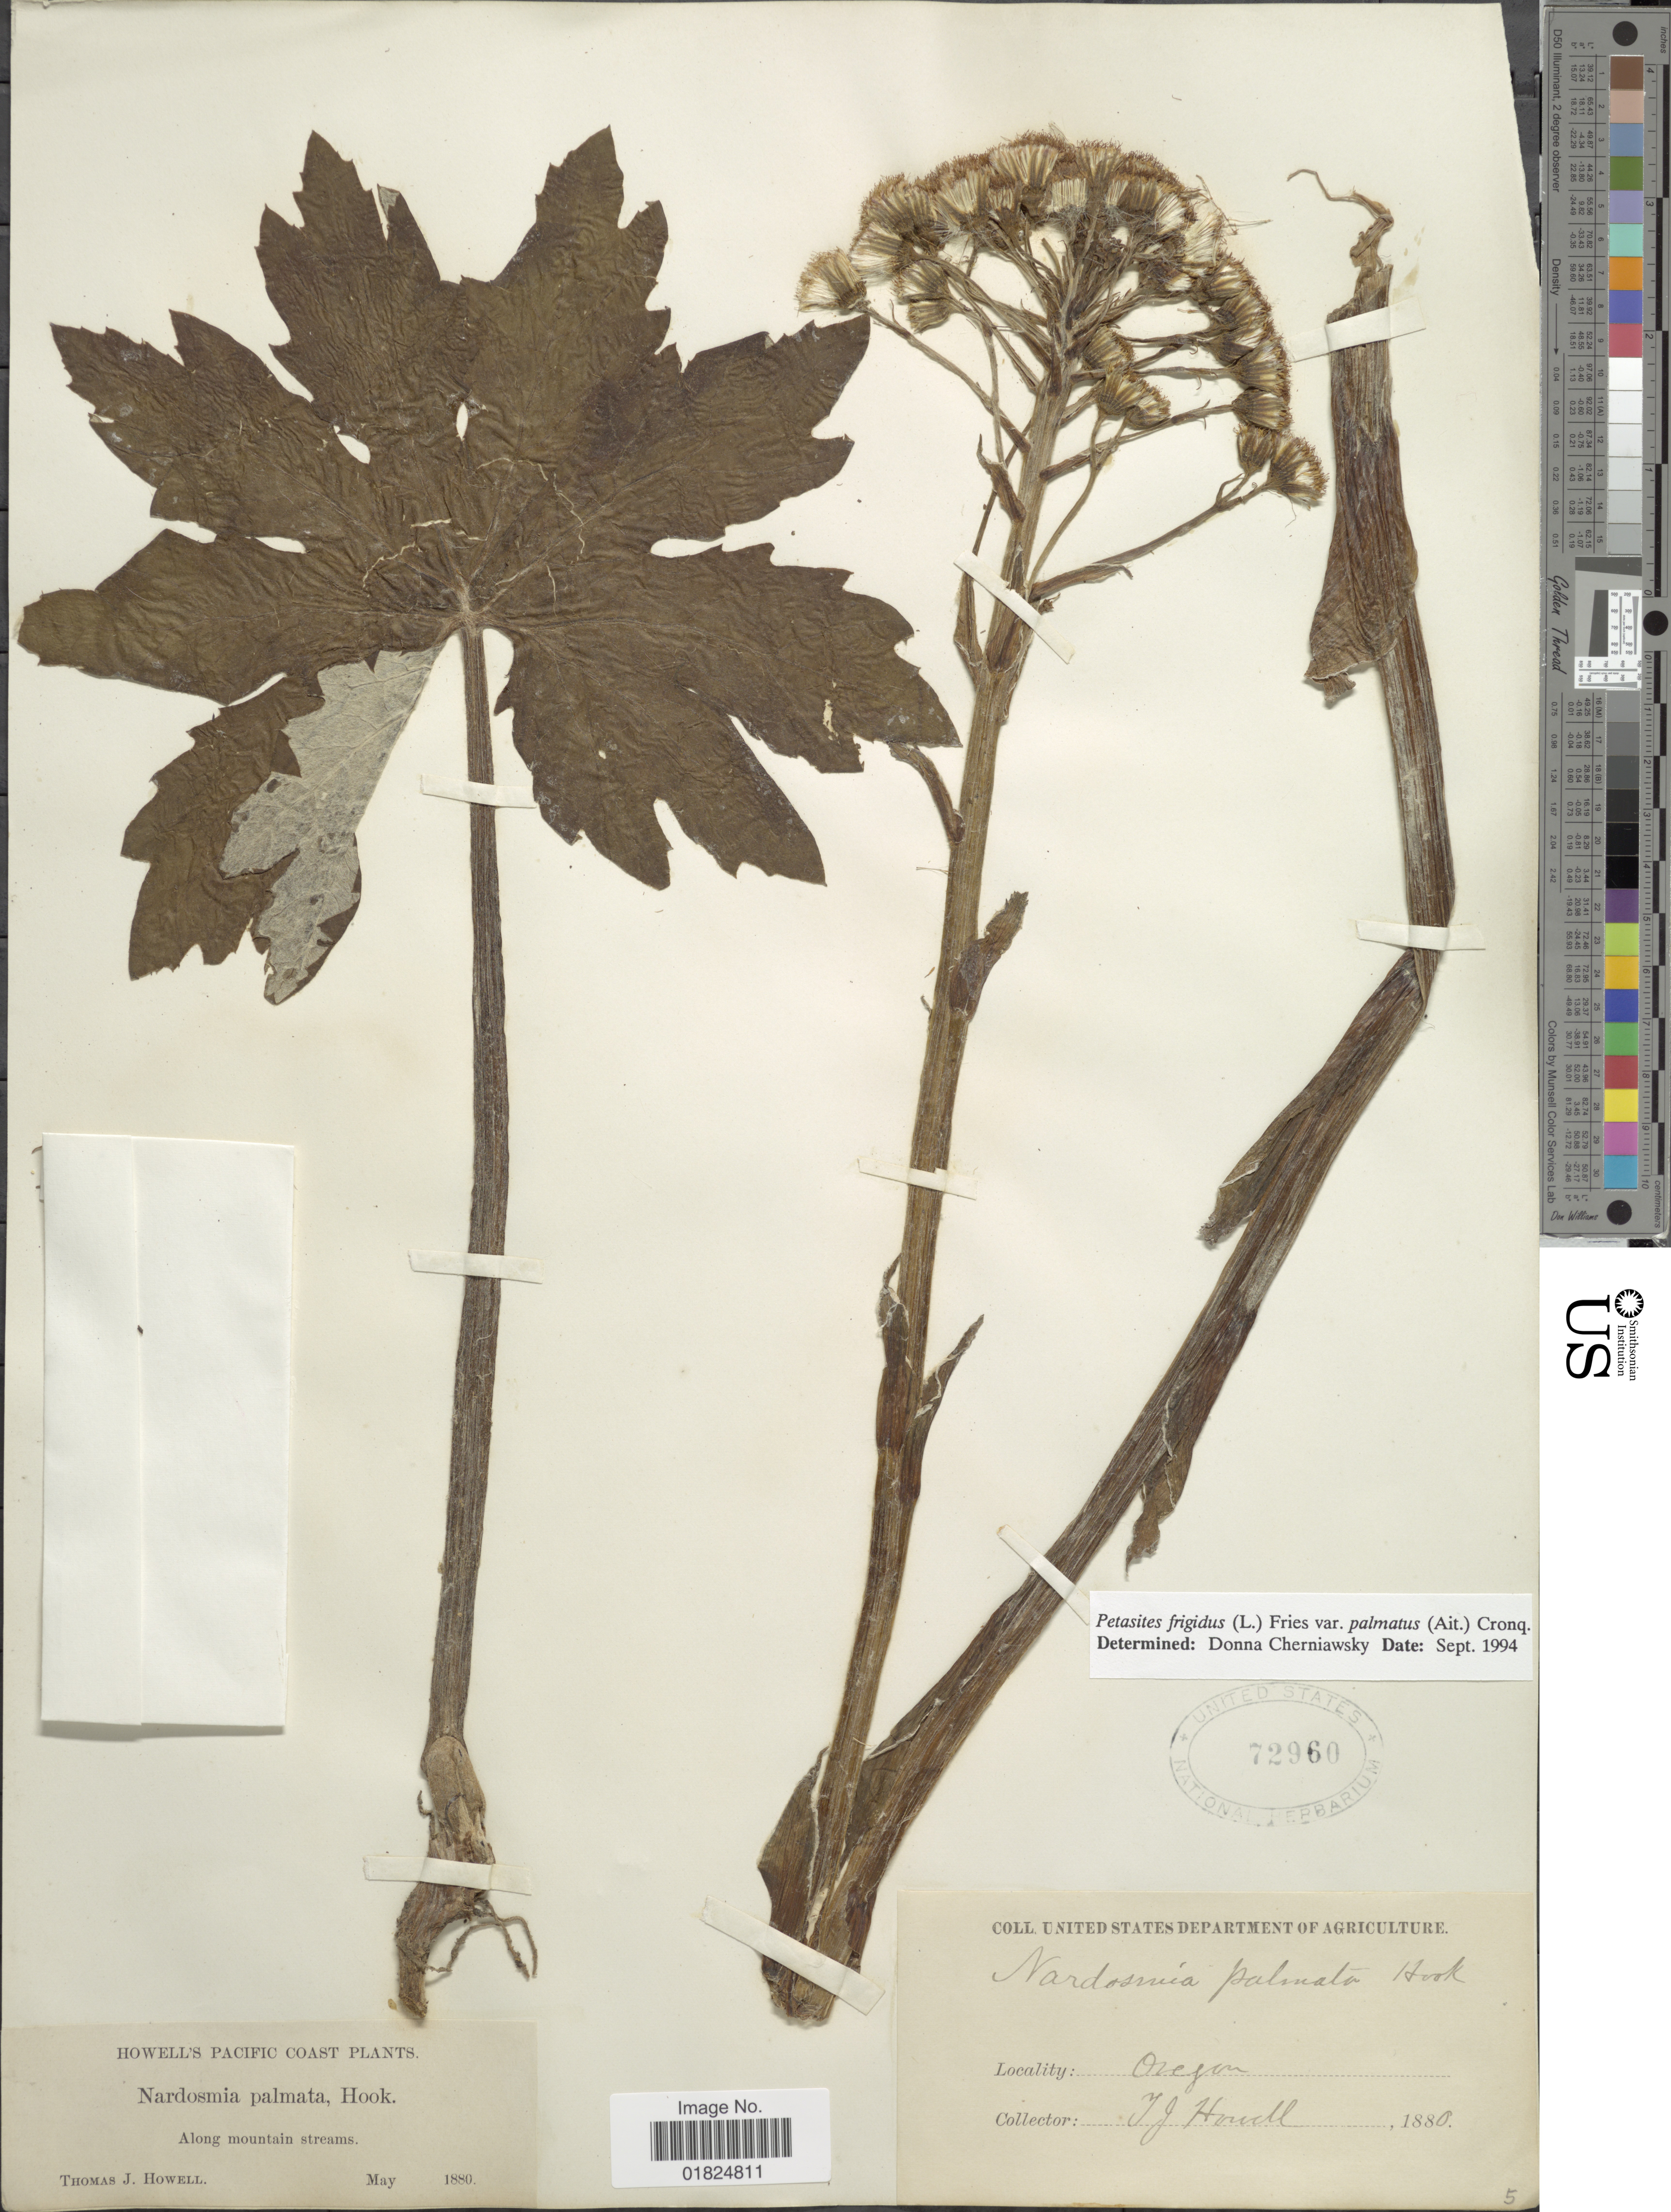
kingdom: Plantae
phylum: Tracheophyta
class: Magnoliopsida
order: Asterales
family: Asteraceae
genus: Petasites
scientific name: Petasites frigidus var. palmatus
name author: (Aiton) Cody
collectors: T. J. Howell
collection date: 1880-05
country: United States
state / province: Oregon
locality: Along mountain streams.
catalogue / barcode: US 72960